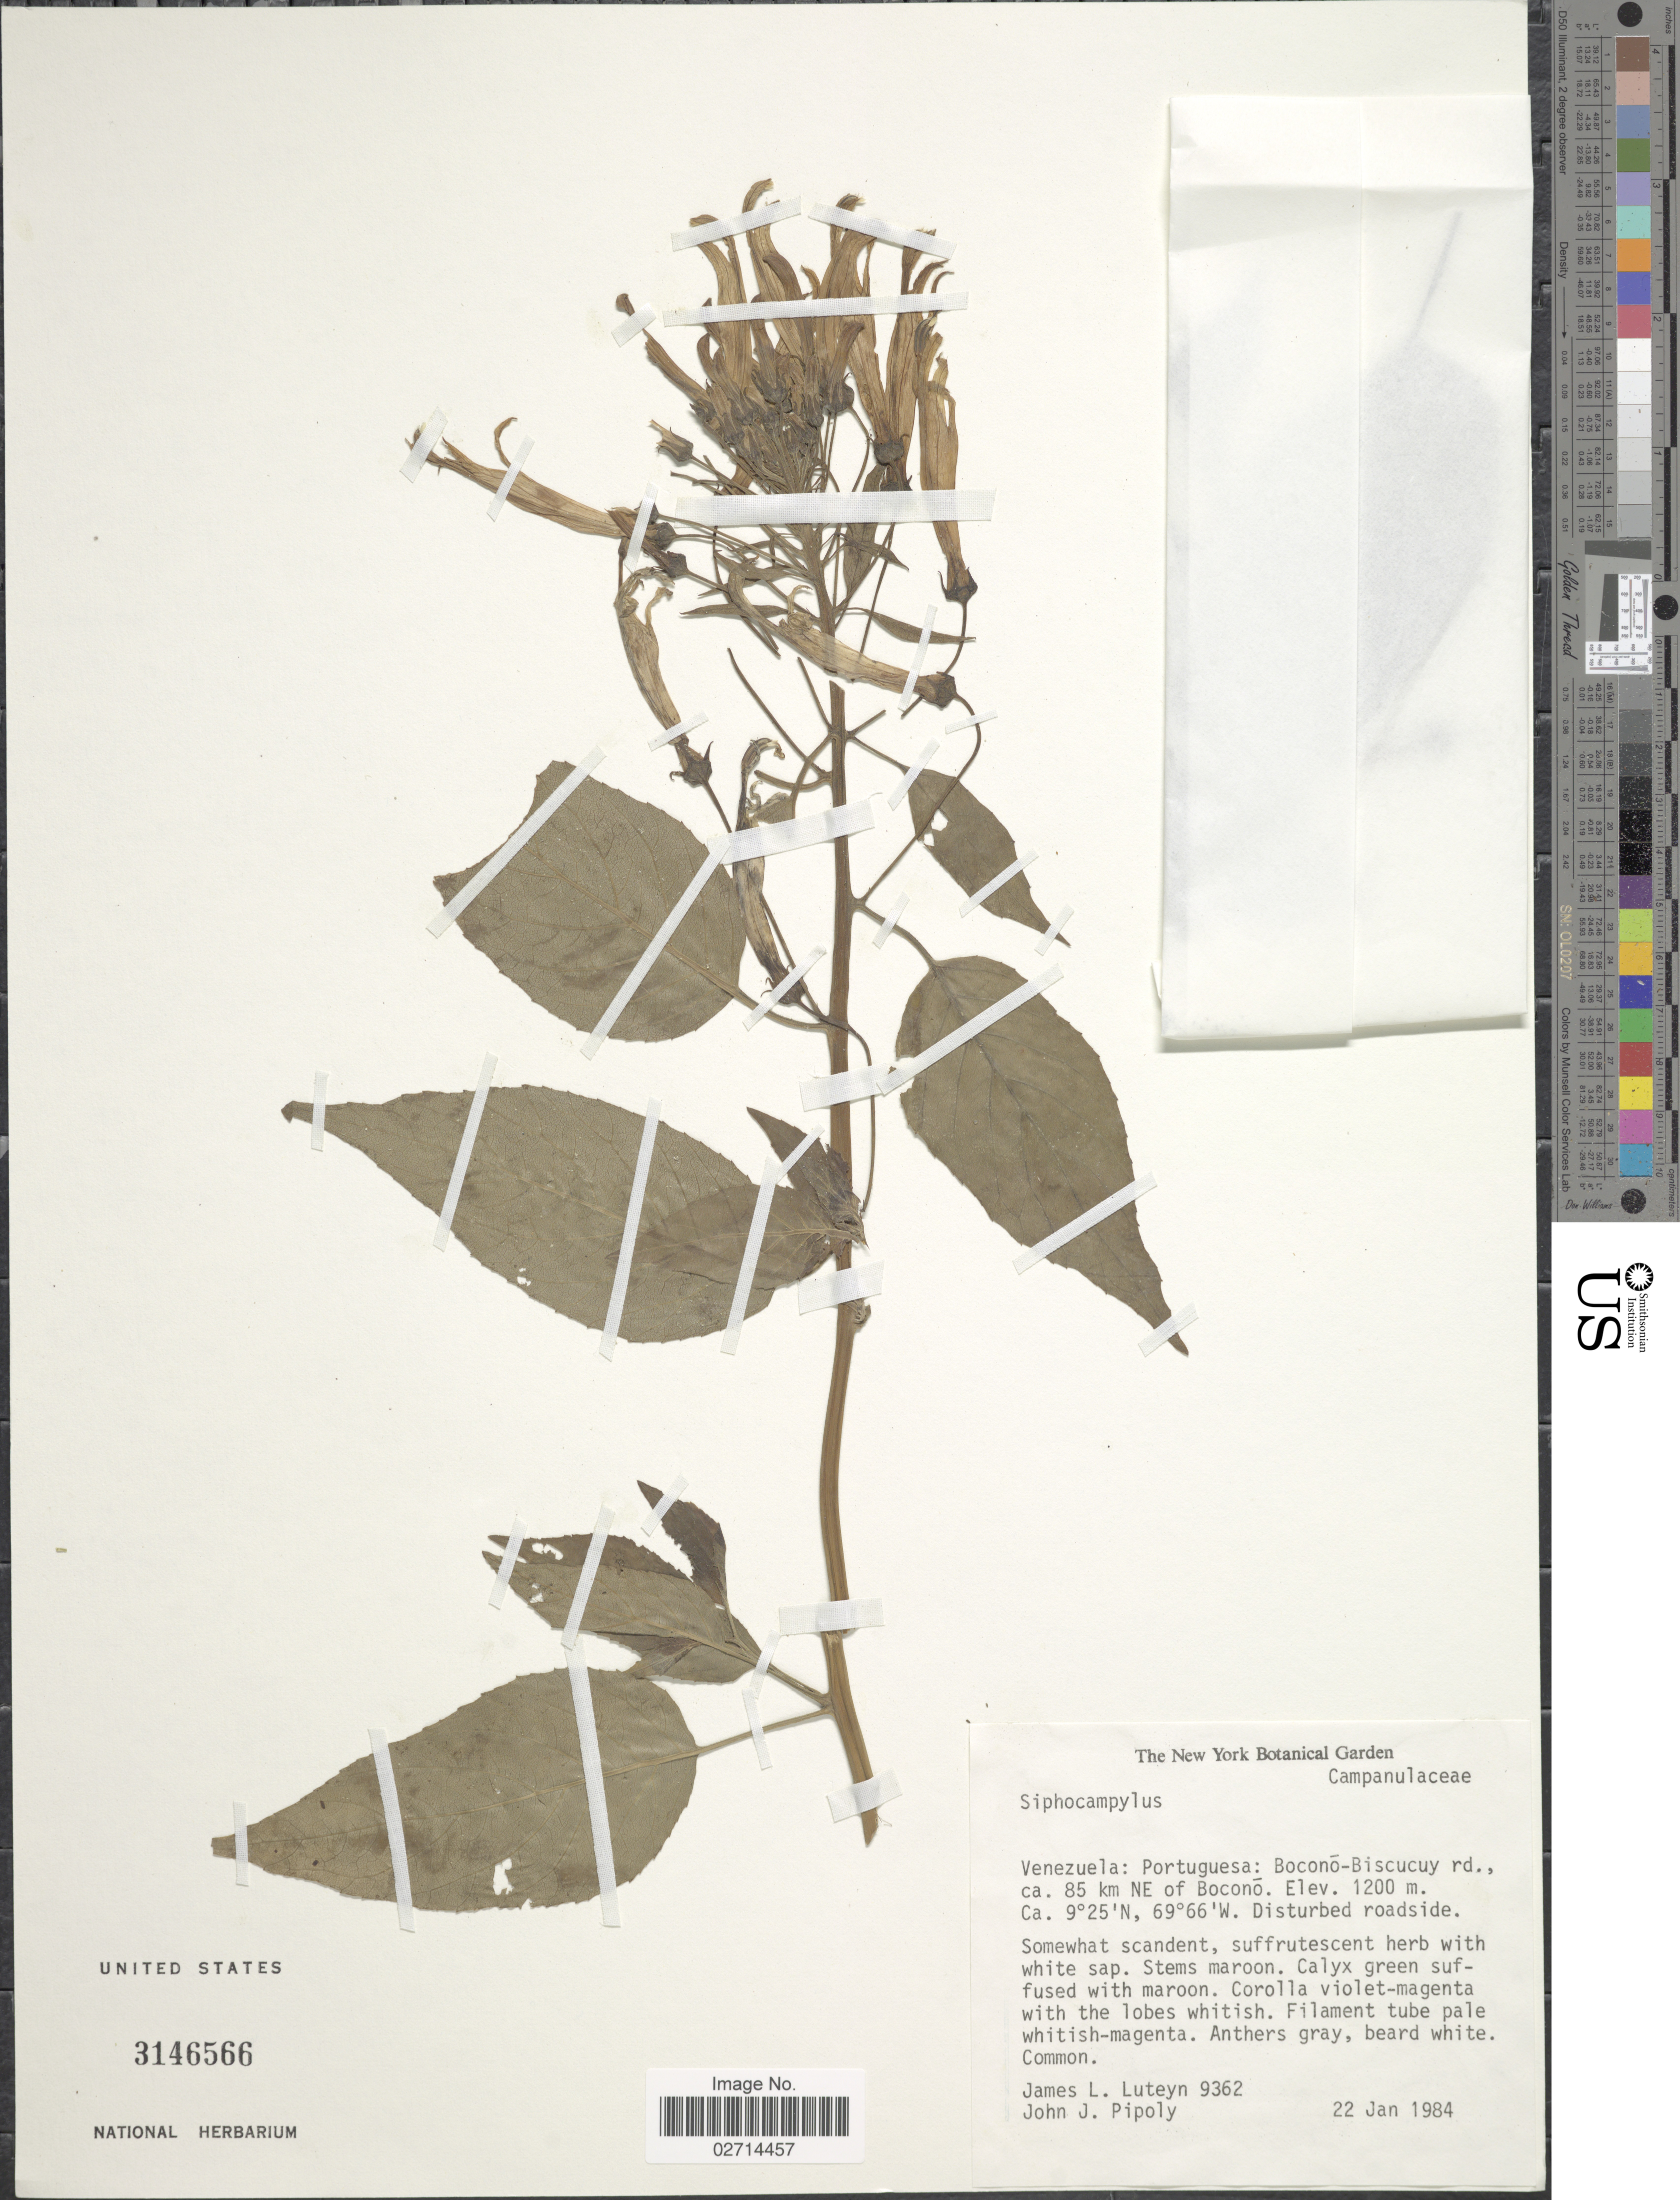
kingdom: Plantae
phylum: Tracheophyta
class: Magnoliopsida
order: Asterales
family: Campanulaceae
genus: Siphocampylus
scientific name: Siphocampylus sp.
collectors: J. L. Luteyn & J. J. Pipoly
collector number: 9362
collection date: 1984-01-22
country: Venezuela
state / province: Portuguesa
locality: Bocono-Biscucuy rd., ca. 85 km NE of Bocono, disturbed roadside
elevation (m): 1200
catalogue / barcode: US 3146566